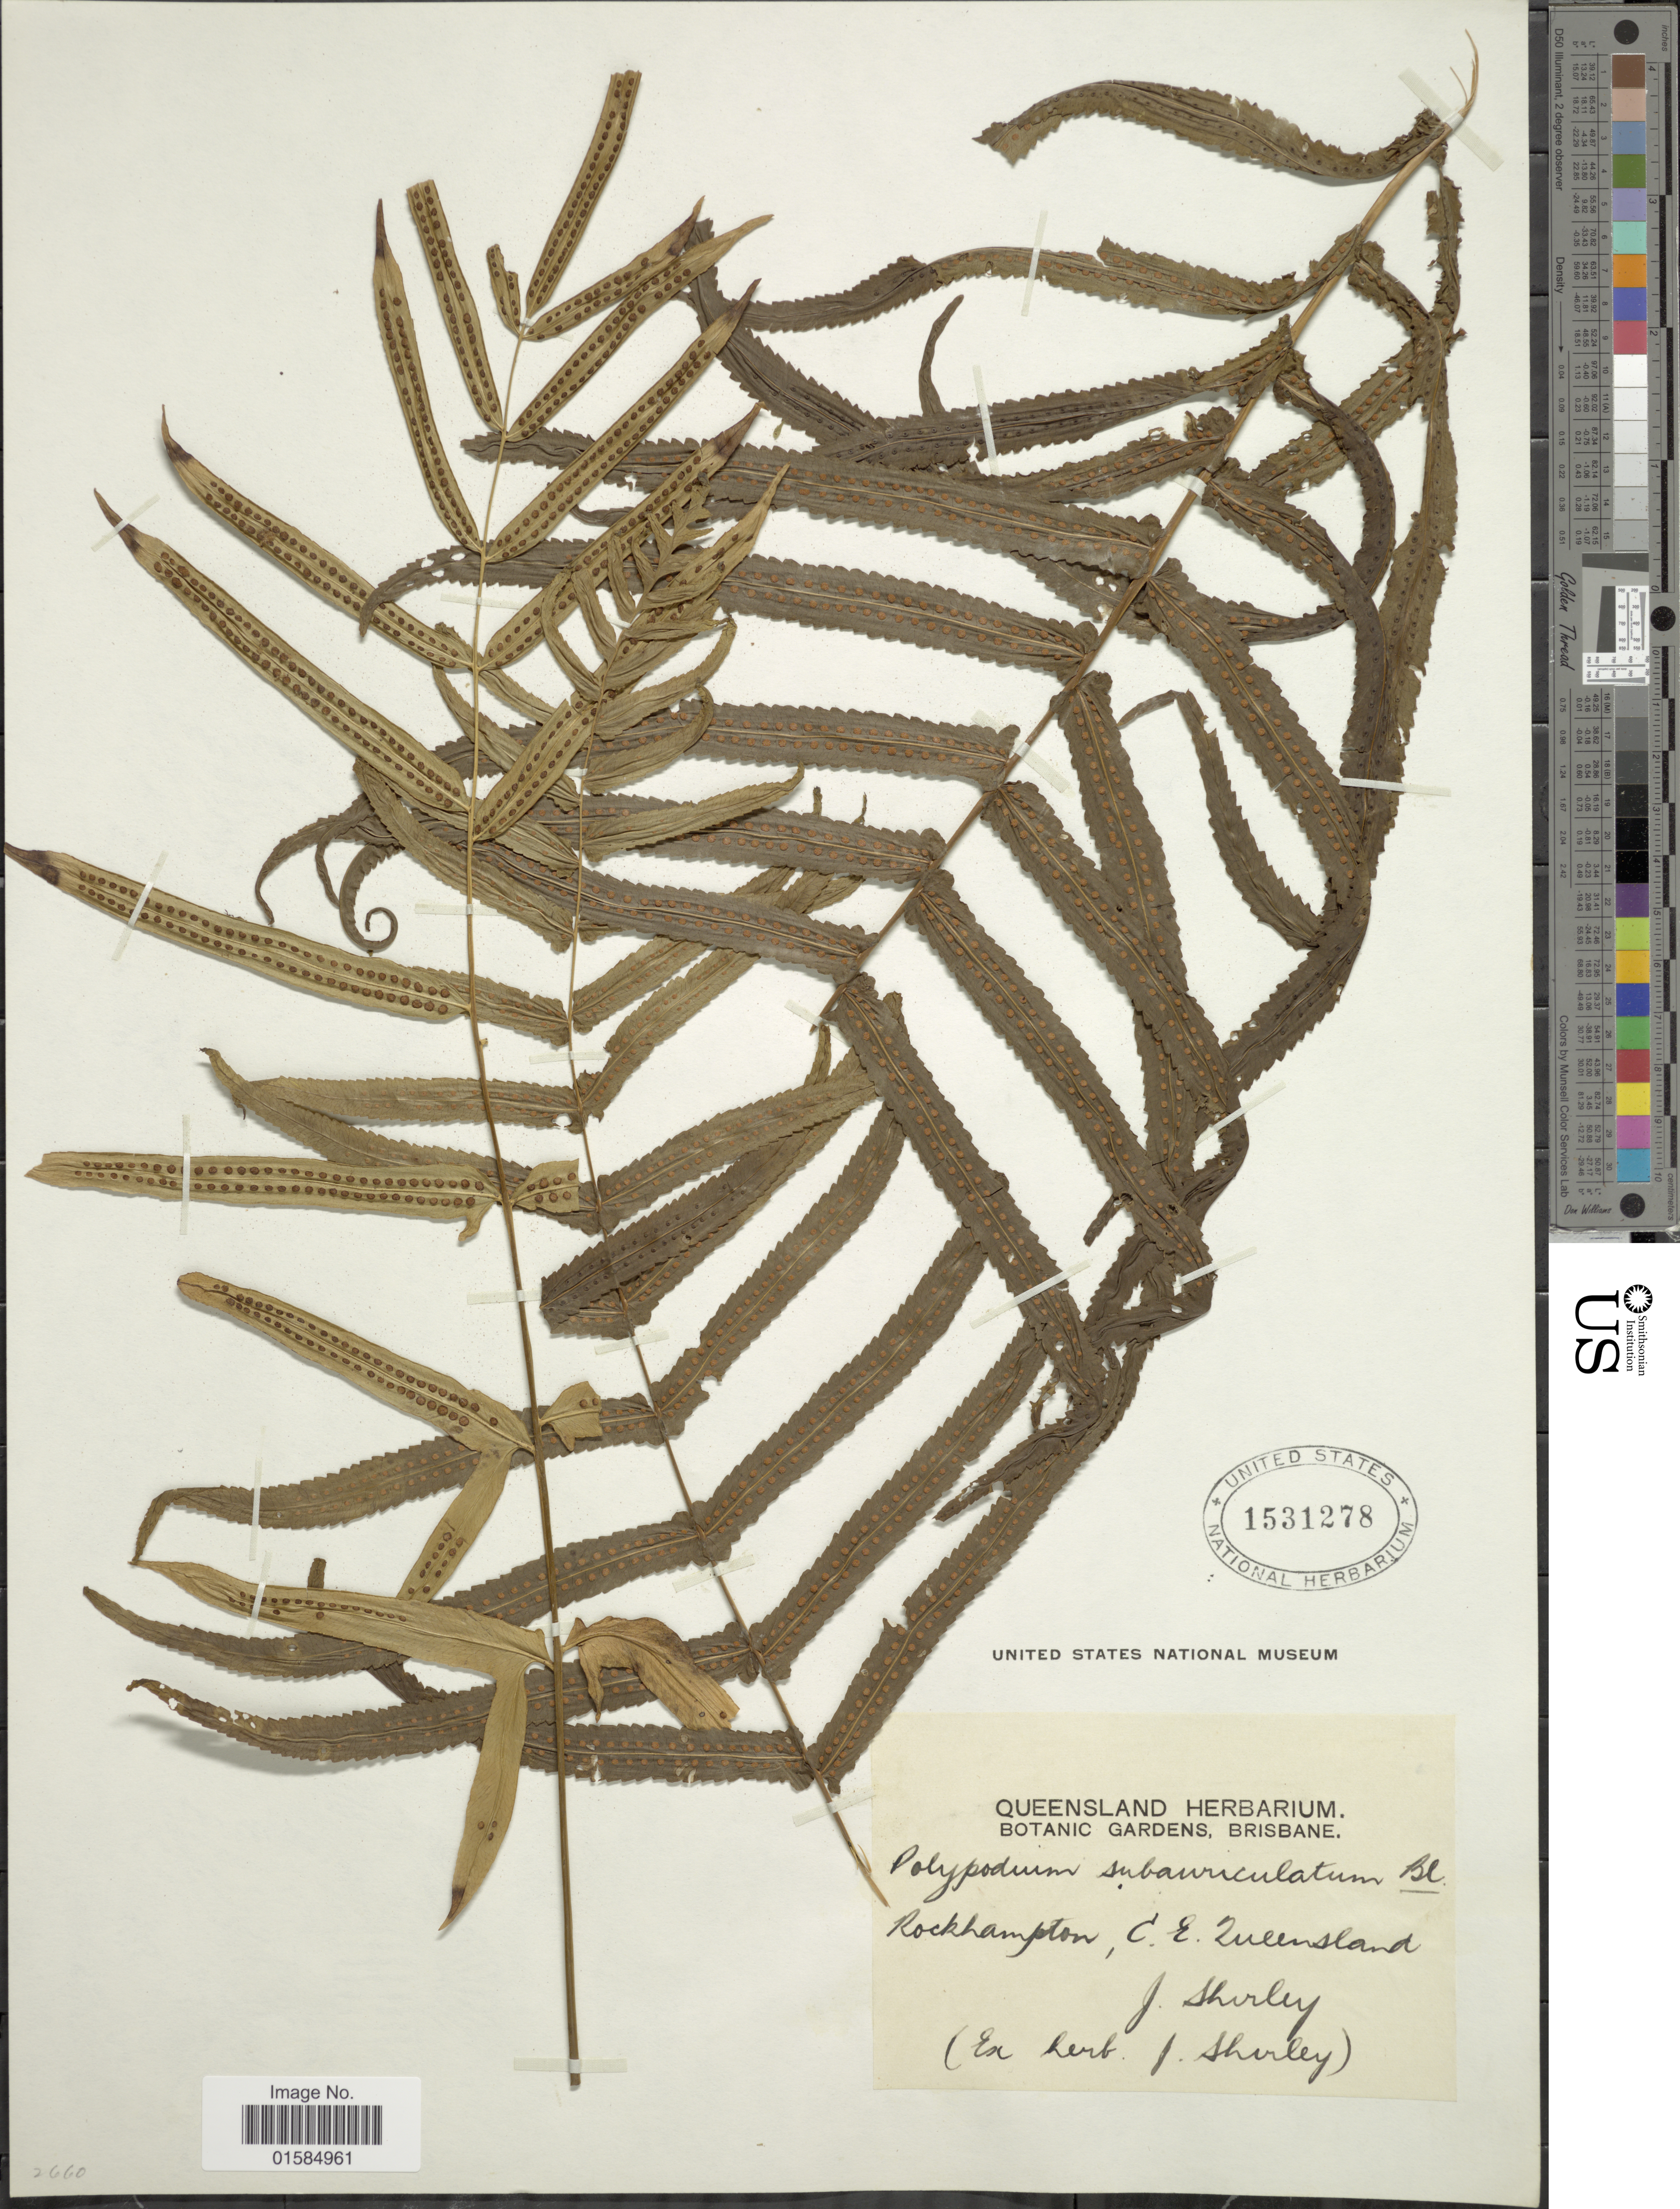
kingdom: Plantae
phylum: Tracheophyta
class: Polypodiopsida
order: Polypodiales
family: Polypodiaceae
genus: Goniophlebium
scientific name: Goniophlebium subauriculatum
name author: (Blume) C. Presl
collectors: J. Shirley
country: Australia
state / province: Queensland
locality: Rockhampton, C. E. Queensland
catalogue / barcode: US 1531278